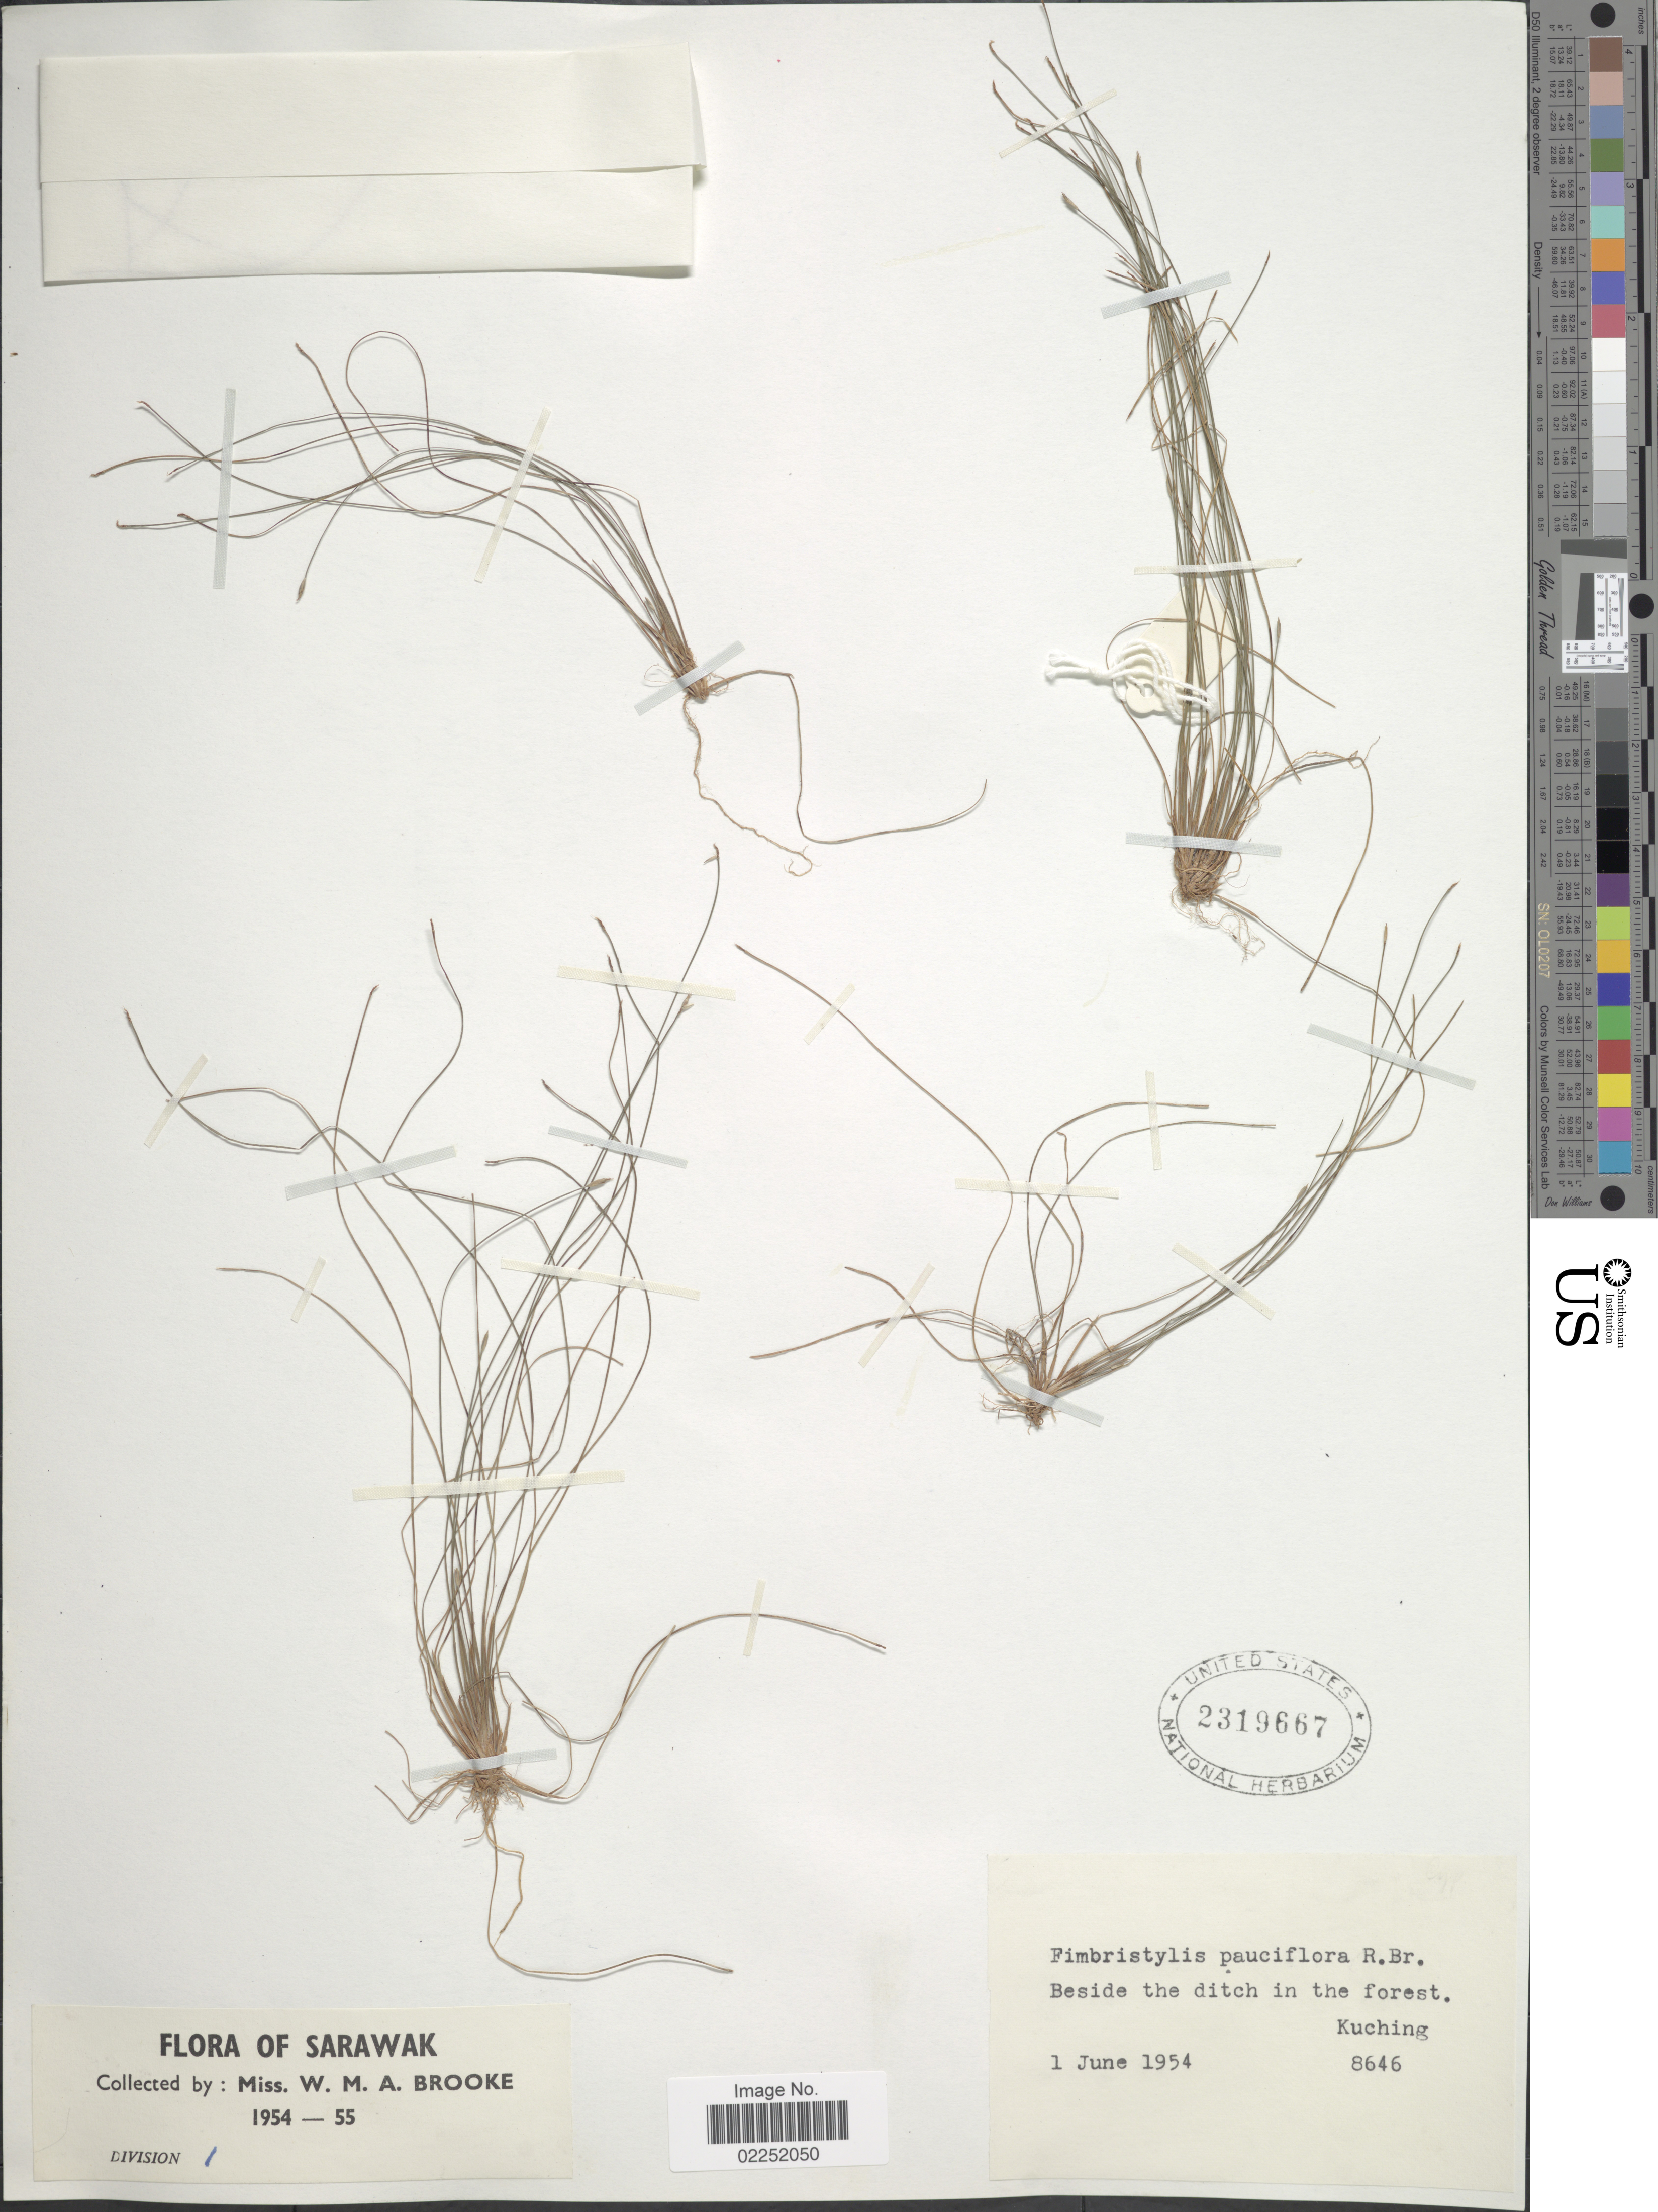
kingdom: Plantae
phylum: Tracheophyta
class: Liliopsida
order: Poales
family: Cyperaceae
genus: Fimbristylis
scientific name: Fimbristylis pauciflora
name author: R. Br.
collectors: W. Brooke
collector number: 8646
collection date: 1954-06-01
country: Malaysia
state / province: Sarawak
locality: Beside the ditch in the forest. Kuching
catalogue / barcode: US 2319667